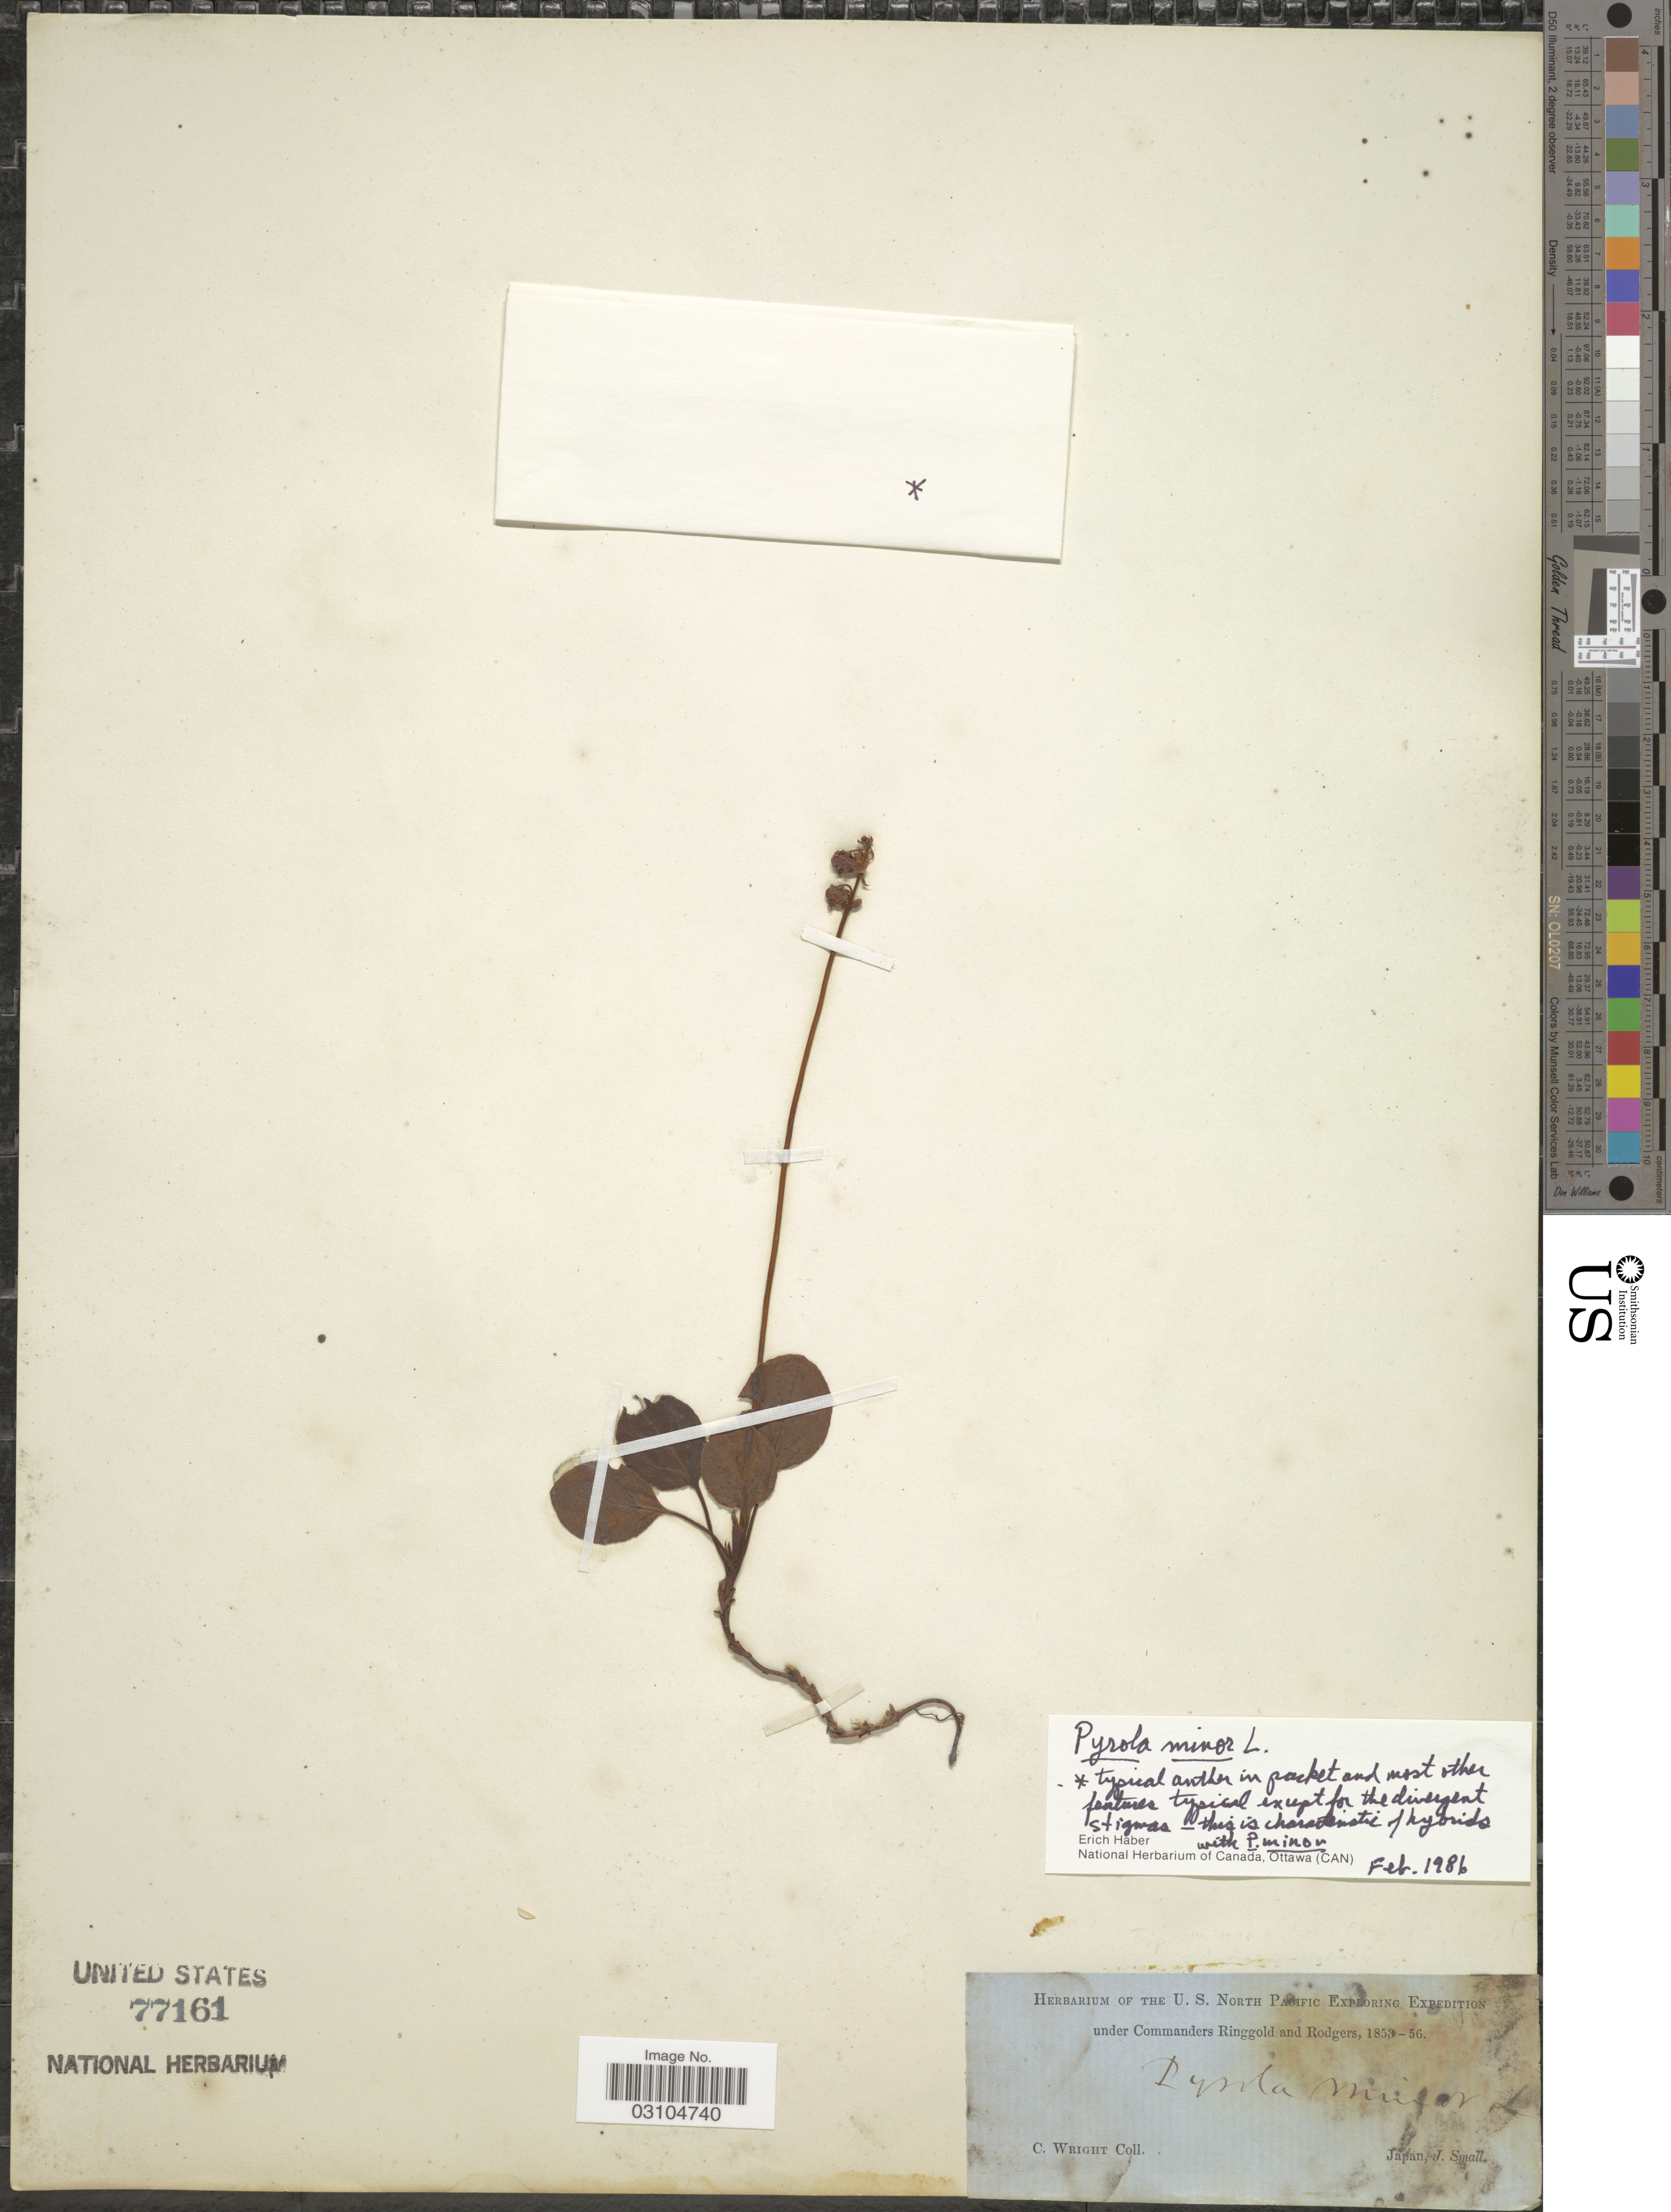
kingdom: Plantae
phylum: Tracheophyta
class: Magnoliopsida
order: Ericales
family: Ericaceae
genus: Pyrola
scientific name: Pyrola minor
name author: L.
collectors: C. Wright & J. Small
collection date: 1853/1856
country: Japan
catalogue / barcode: US 77161